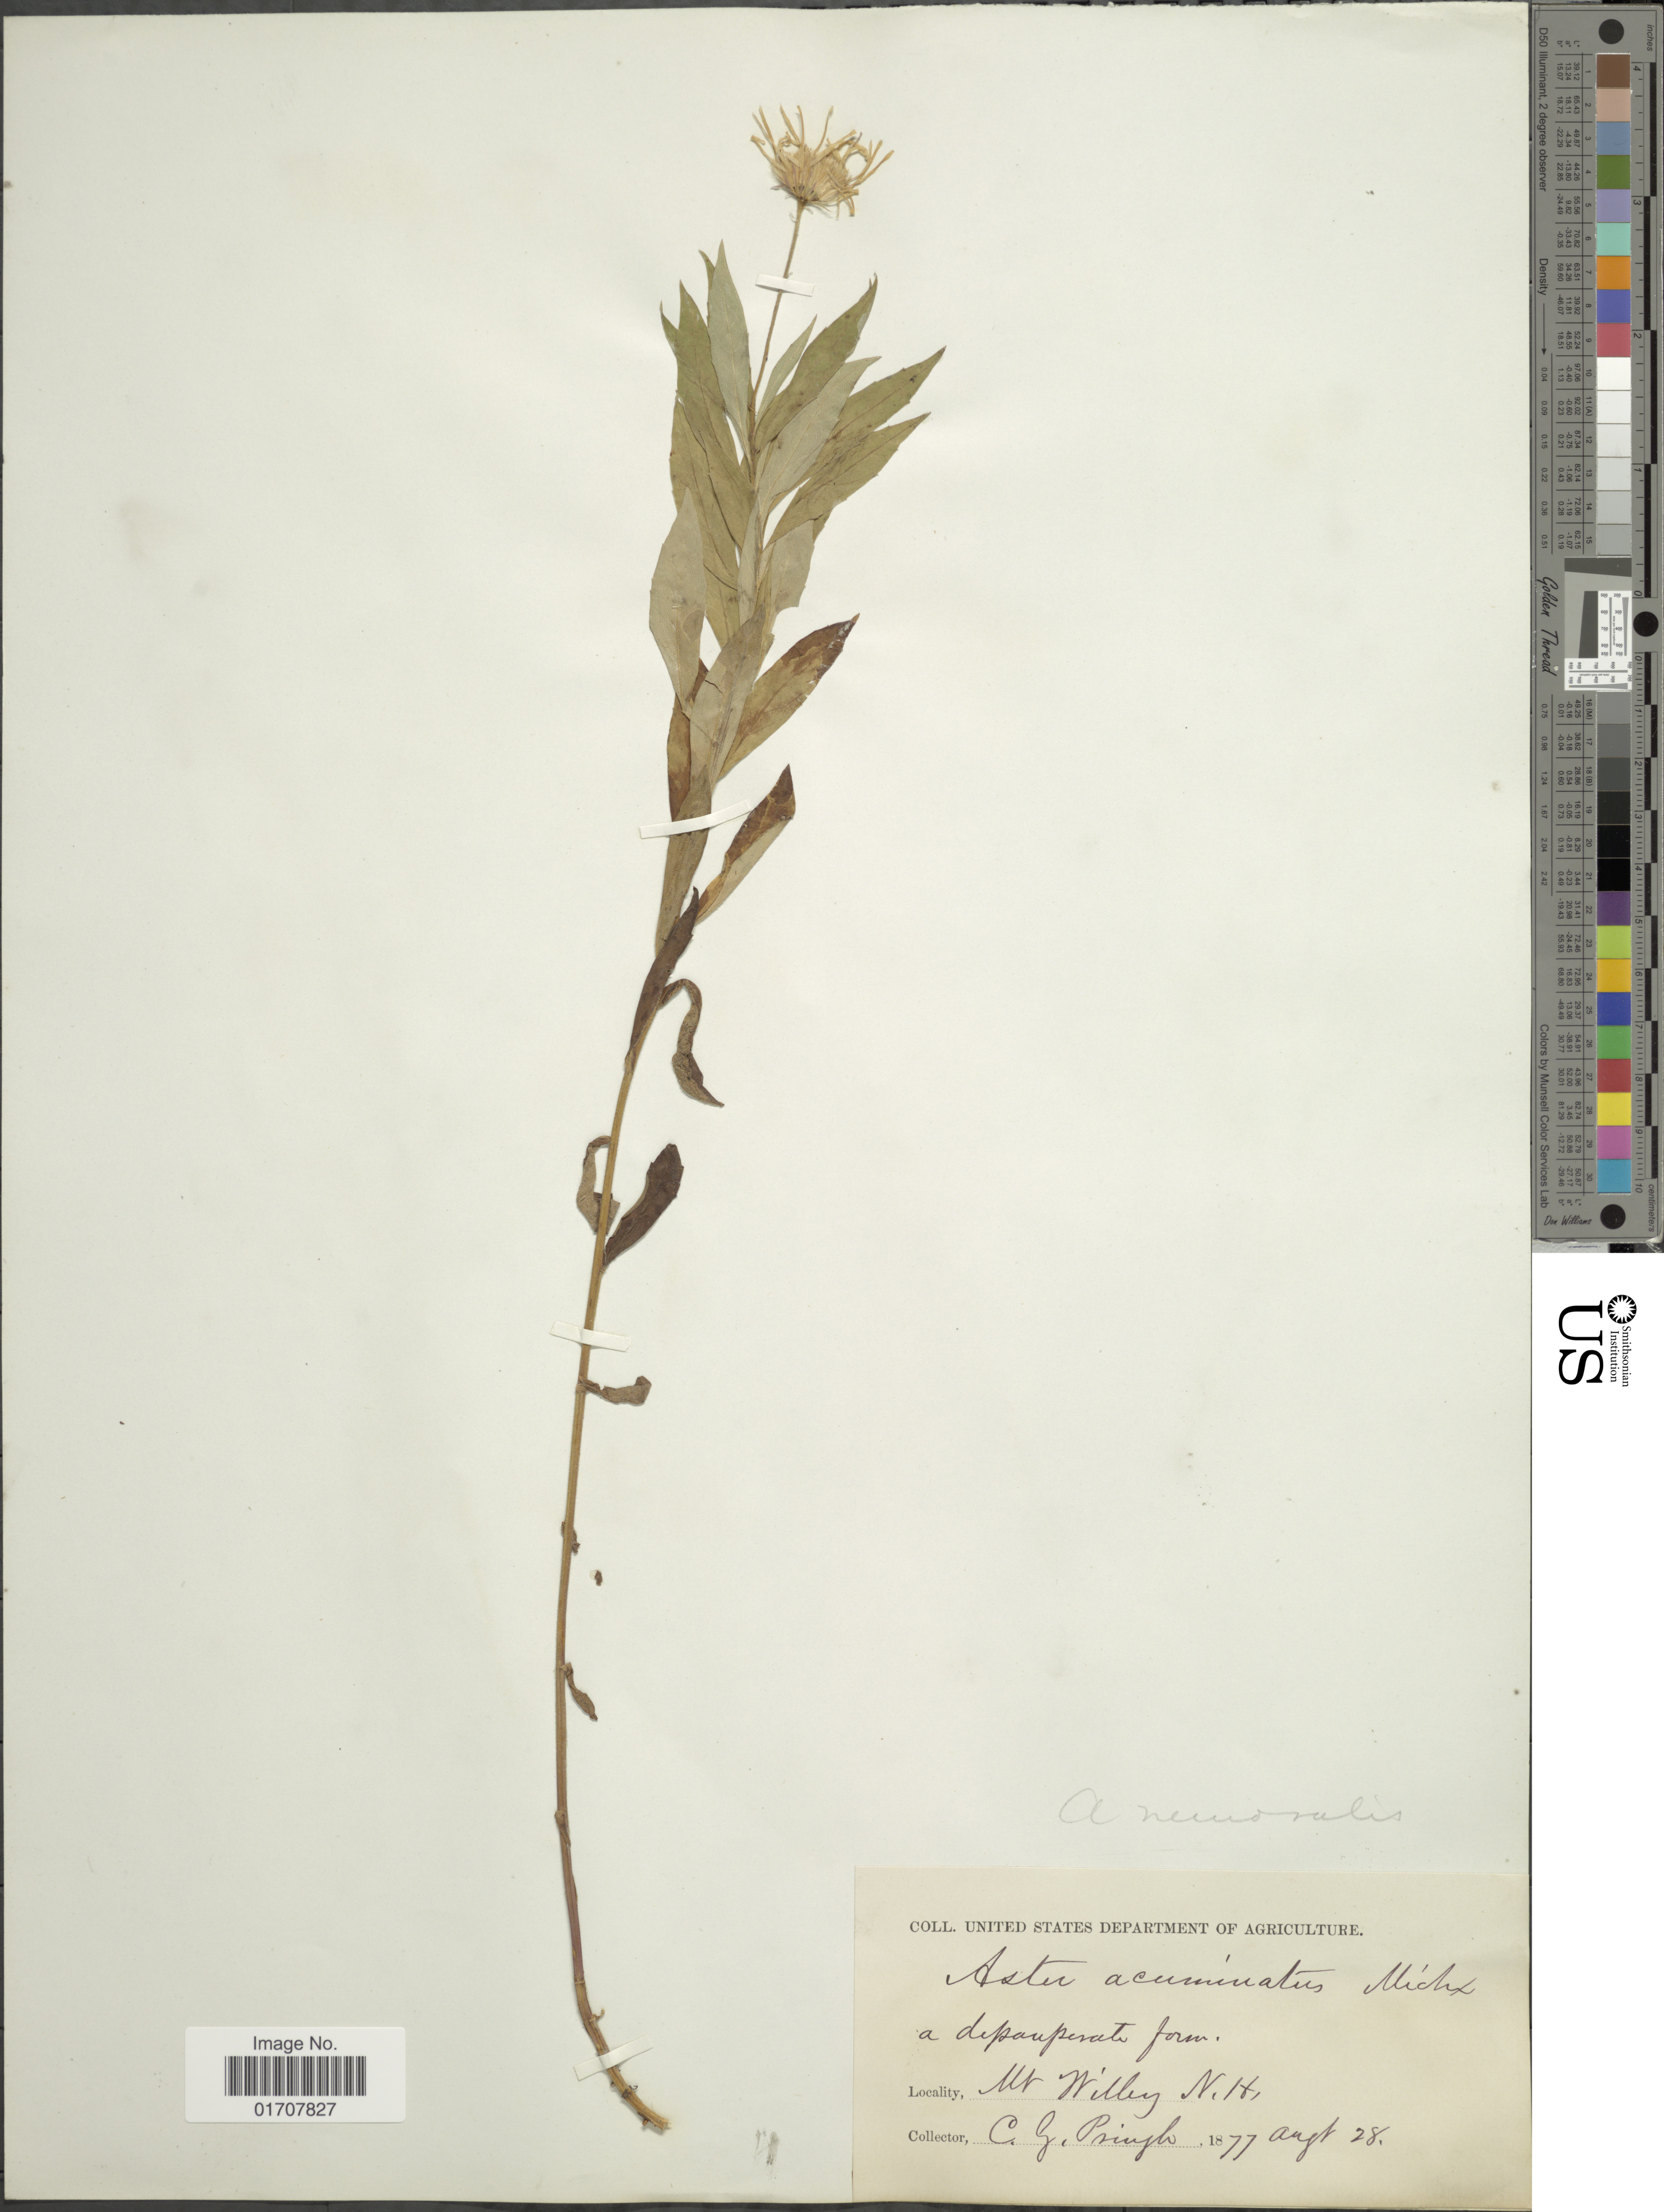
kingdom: Plantae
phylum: Tracheophyta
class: Magnoliopsida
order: Asterales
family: Asteraceae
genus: Oclemena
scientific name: Oclemena nemoralis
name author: (Aiton) Greene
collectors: C. G. Pringle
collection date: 1877-08-28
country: United States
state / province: New Hampshire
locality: Mt. Willey, N.H.